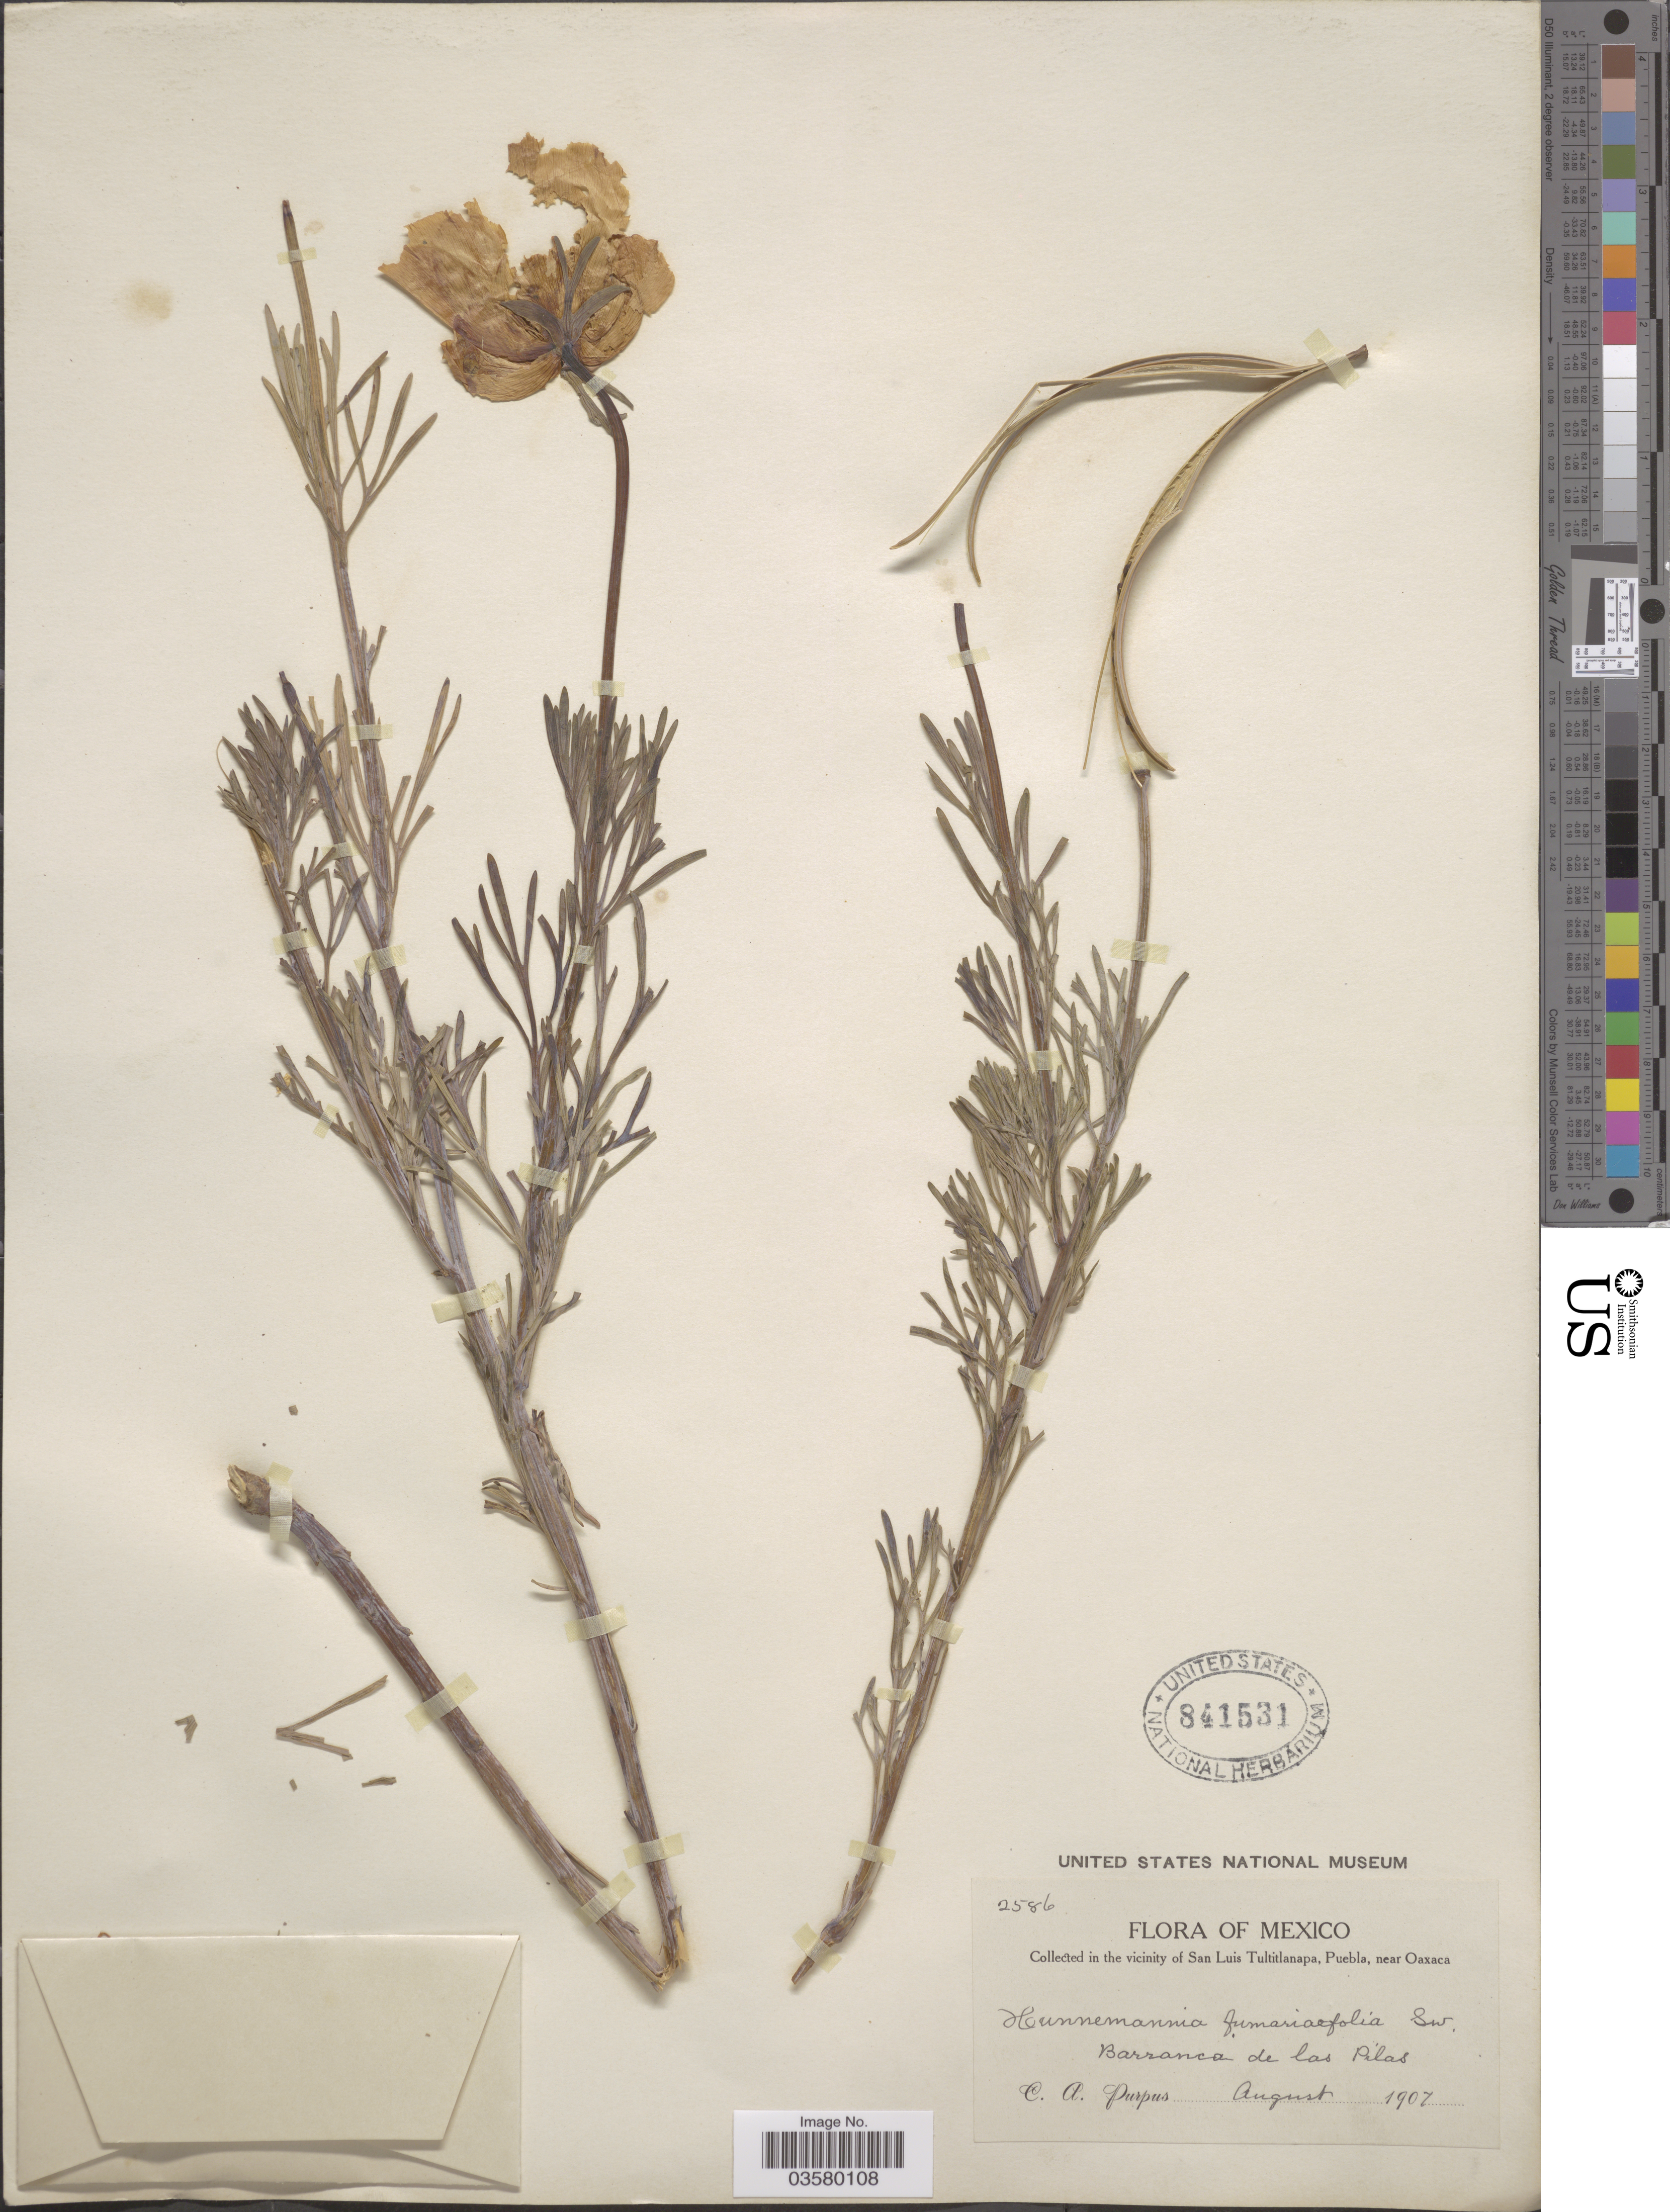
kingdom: Plantae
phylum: Tracheophyta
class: Magnoliopsida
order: Ranunculales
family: Papaveraceae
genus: Hunnemannia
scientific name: Hunnemannia fumariifolia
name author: Sweet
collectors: C. A. Purpus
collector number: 2586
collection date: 1907-08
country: Mexico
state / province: Puebla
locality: In the vicinity of San Luis Tultitlanapa, Puebla, near Oaxaca. Barranca de las Pilas.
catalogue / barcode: US 841531